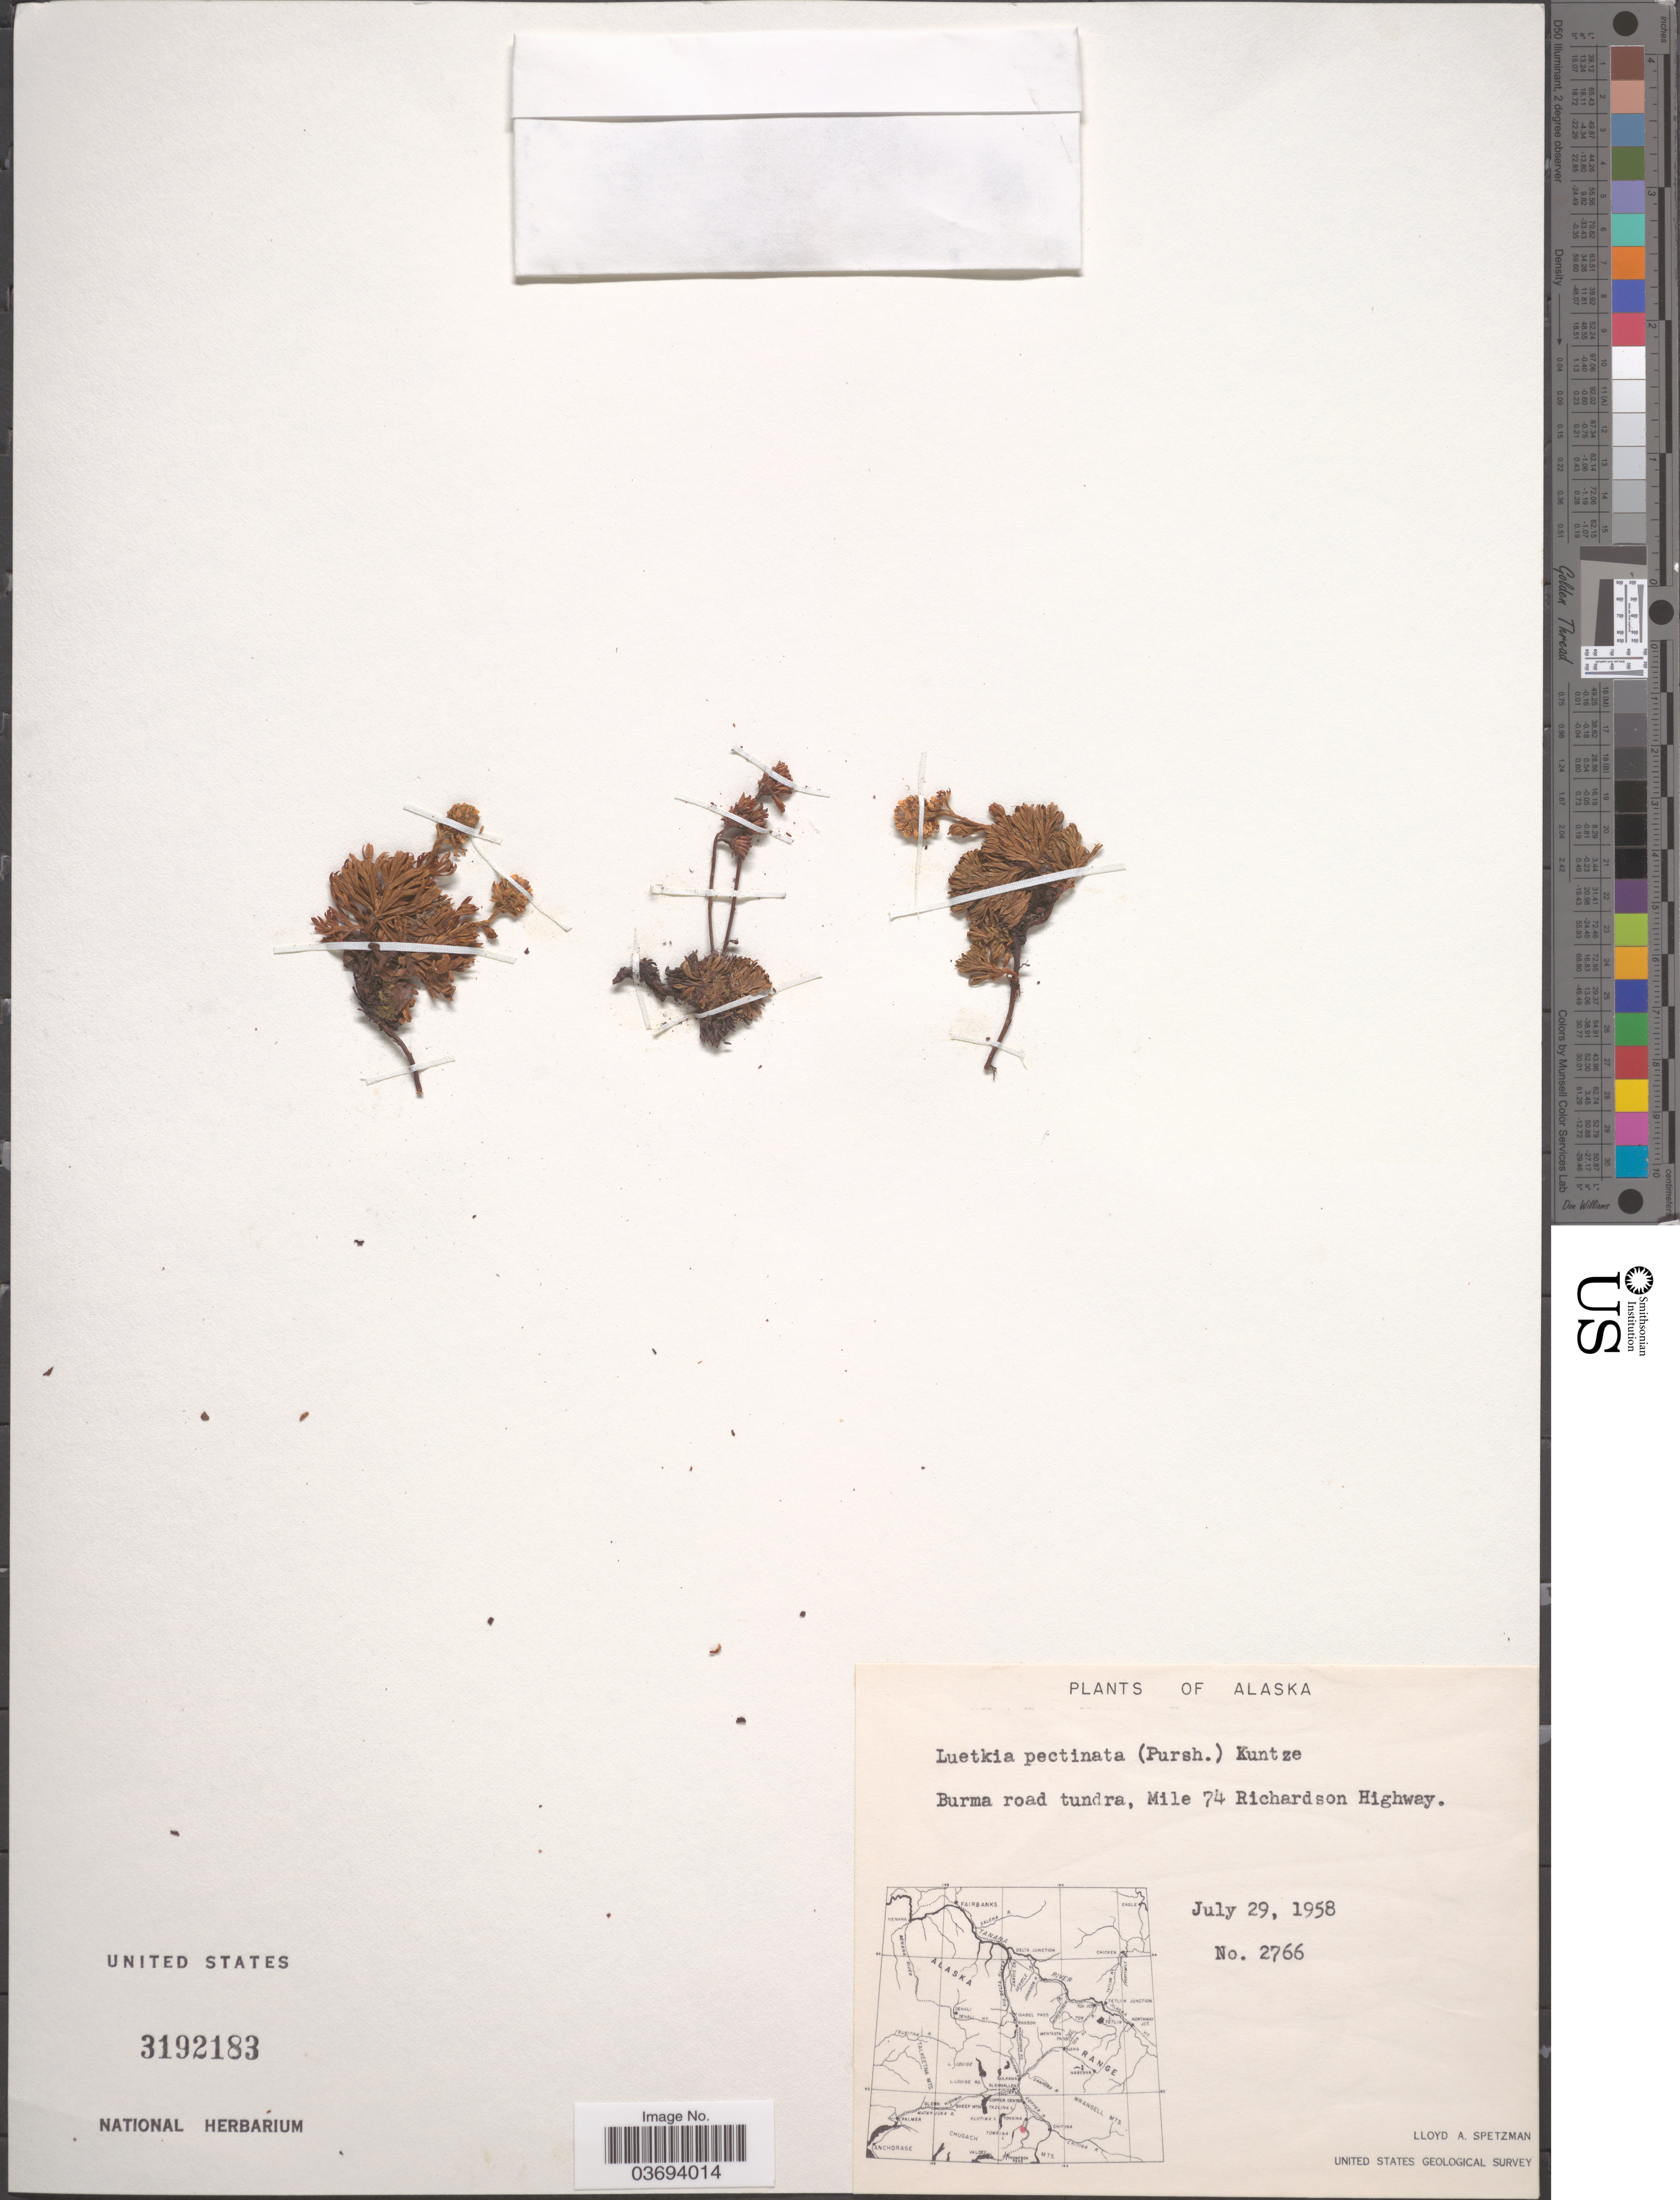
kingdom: Plantae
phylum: Tracheophyta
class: Magnoliopsida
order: Rosales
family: Rosaceae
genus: Luetkea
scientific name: Luetkea pectinata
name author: (Pursh) Kuntze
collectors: L. Spetzman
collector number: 2766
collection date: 1958-07-29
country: United States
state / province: Alaska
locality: Burma road tundra, Mile 74 Richardson Highway.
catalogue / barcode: US 3192183